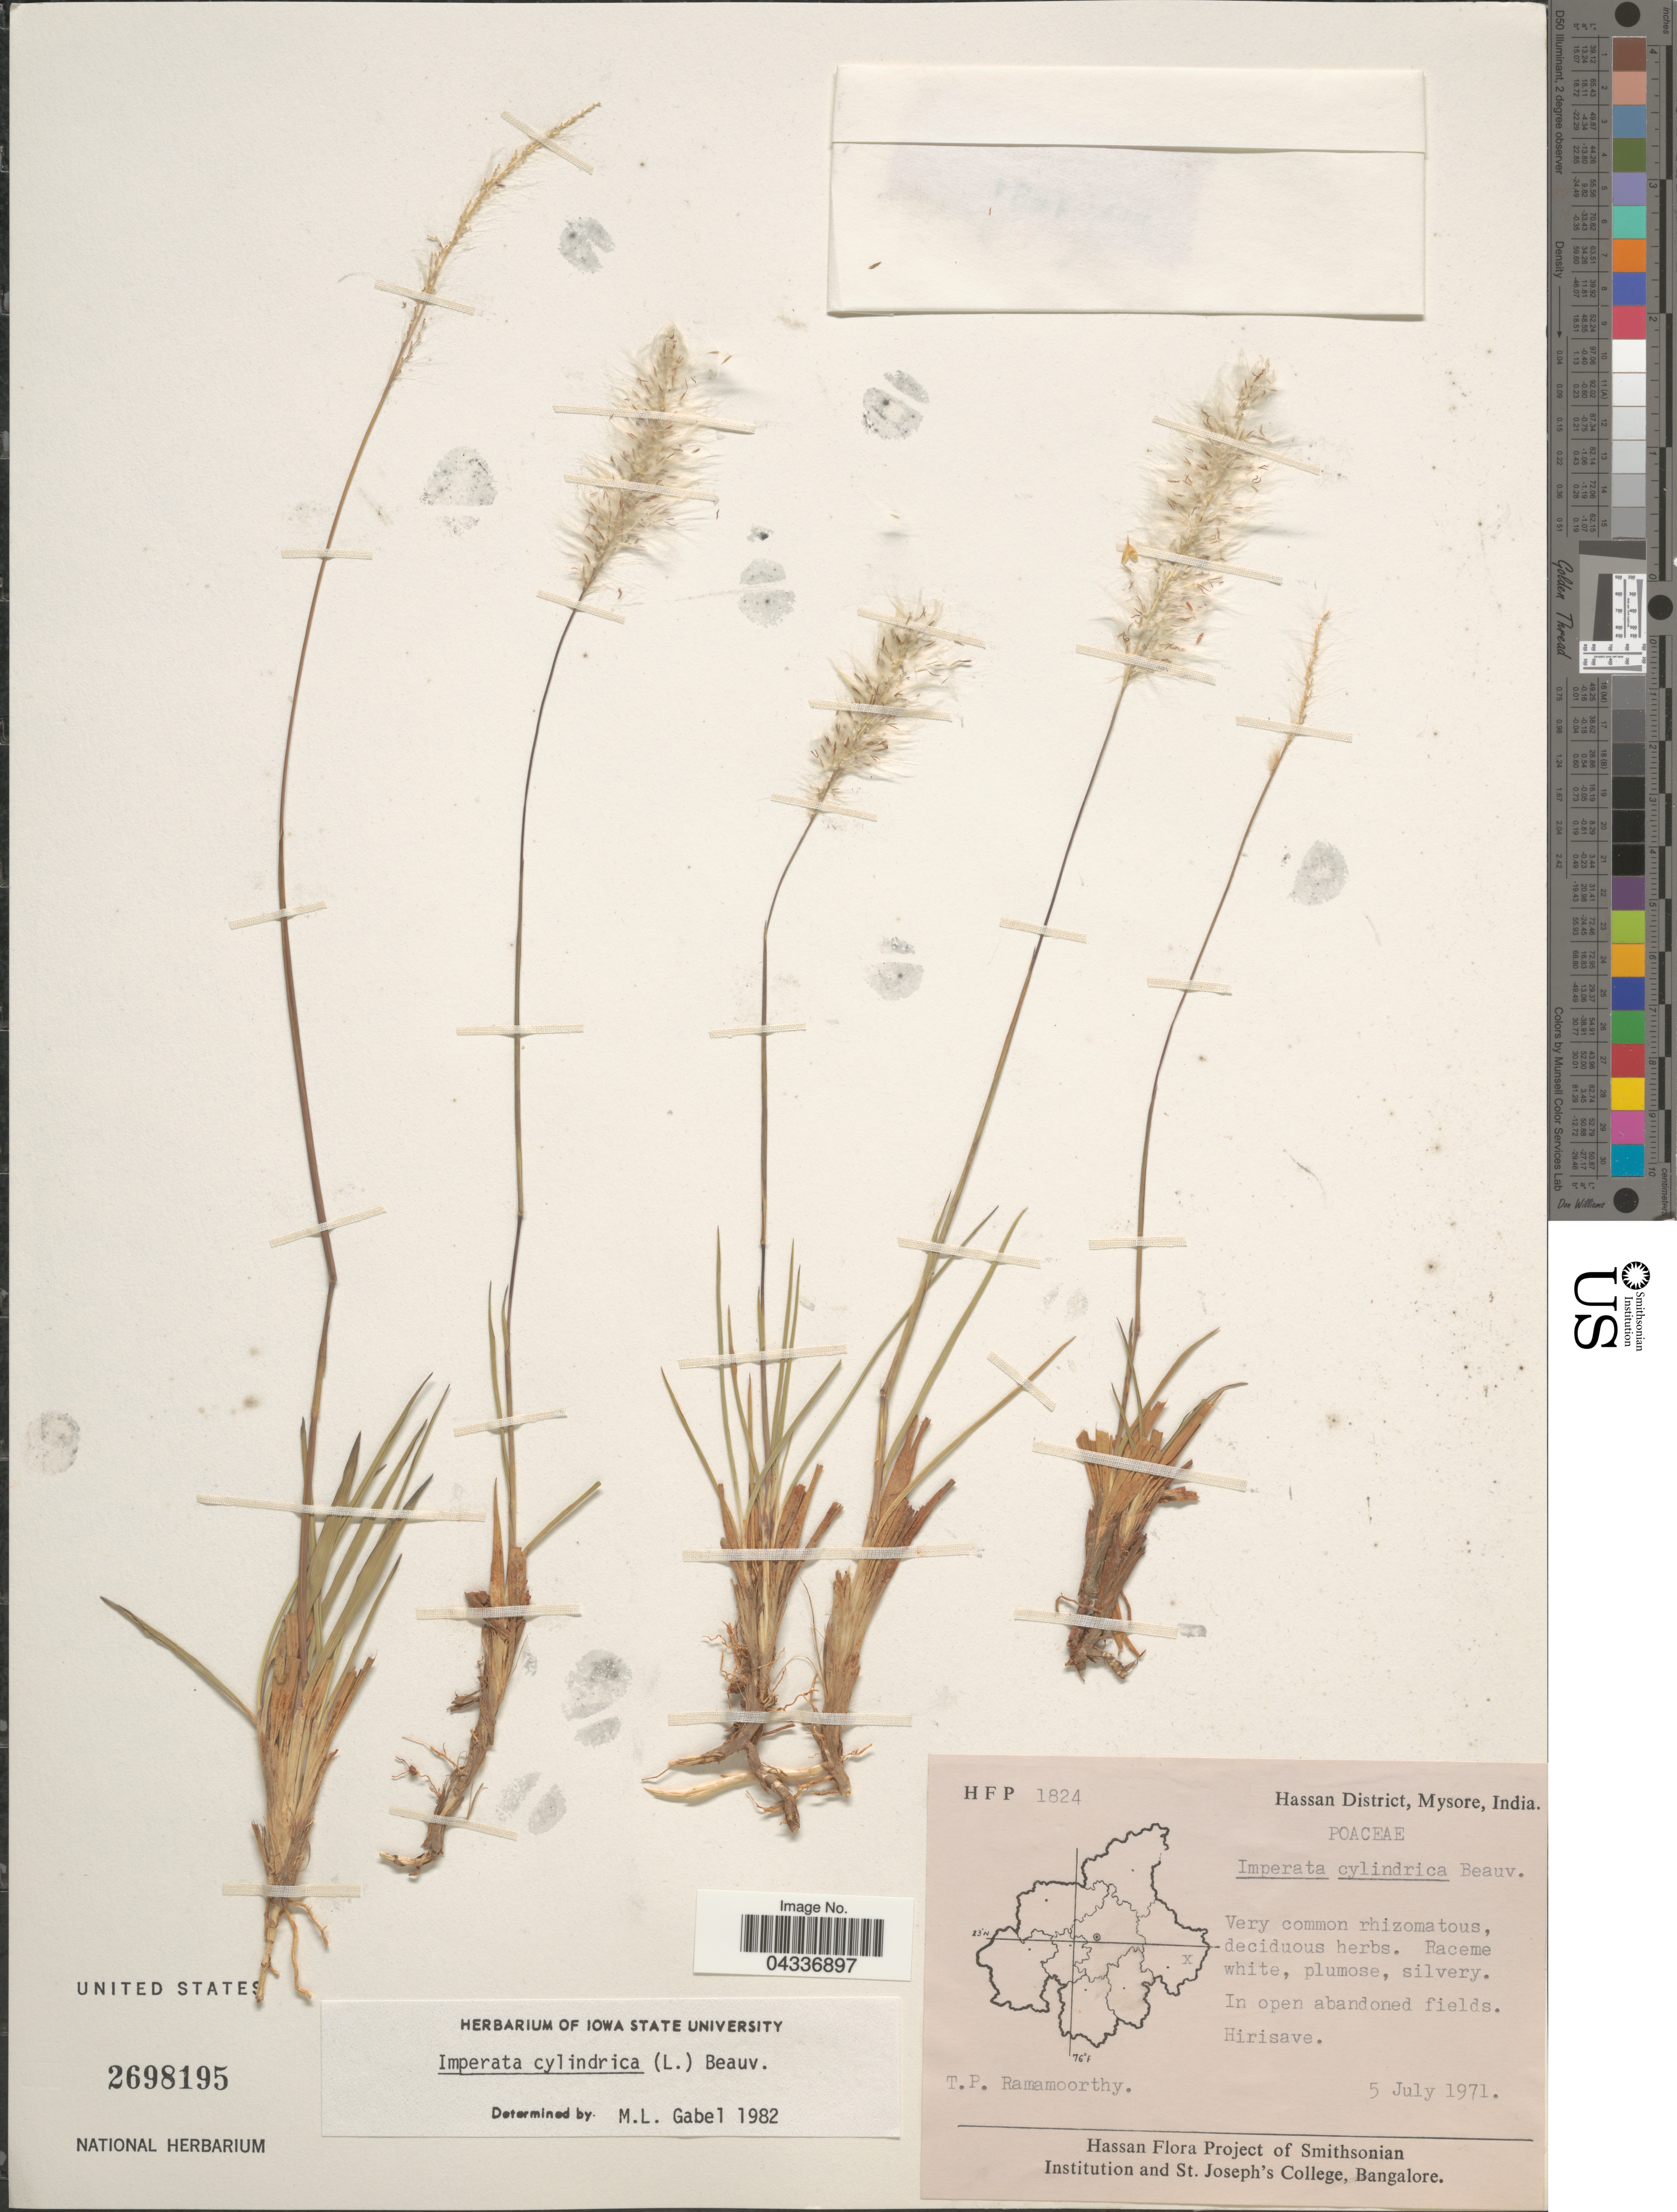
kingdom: Plantae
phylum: Tracheophyta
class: Liliopsida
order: Poales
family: Poaceae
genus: Imperata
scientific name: Imperata cylindrica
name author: (L.) P. Beauv.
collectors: T. P. Ramamoorthy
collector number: HFP 1824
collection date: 1971-07-05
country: India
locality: Hassan District, Mysore. Hirisave.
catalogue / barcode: US 2698195